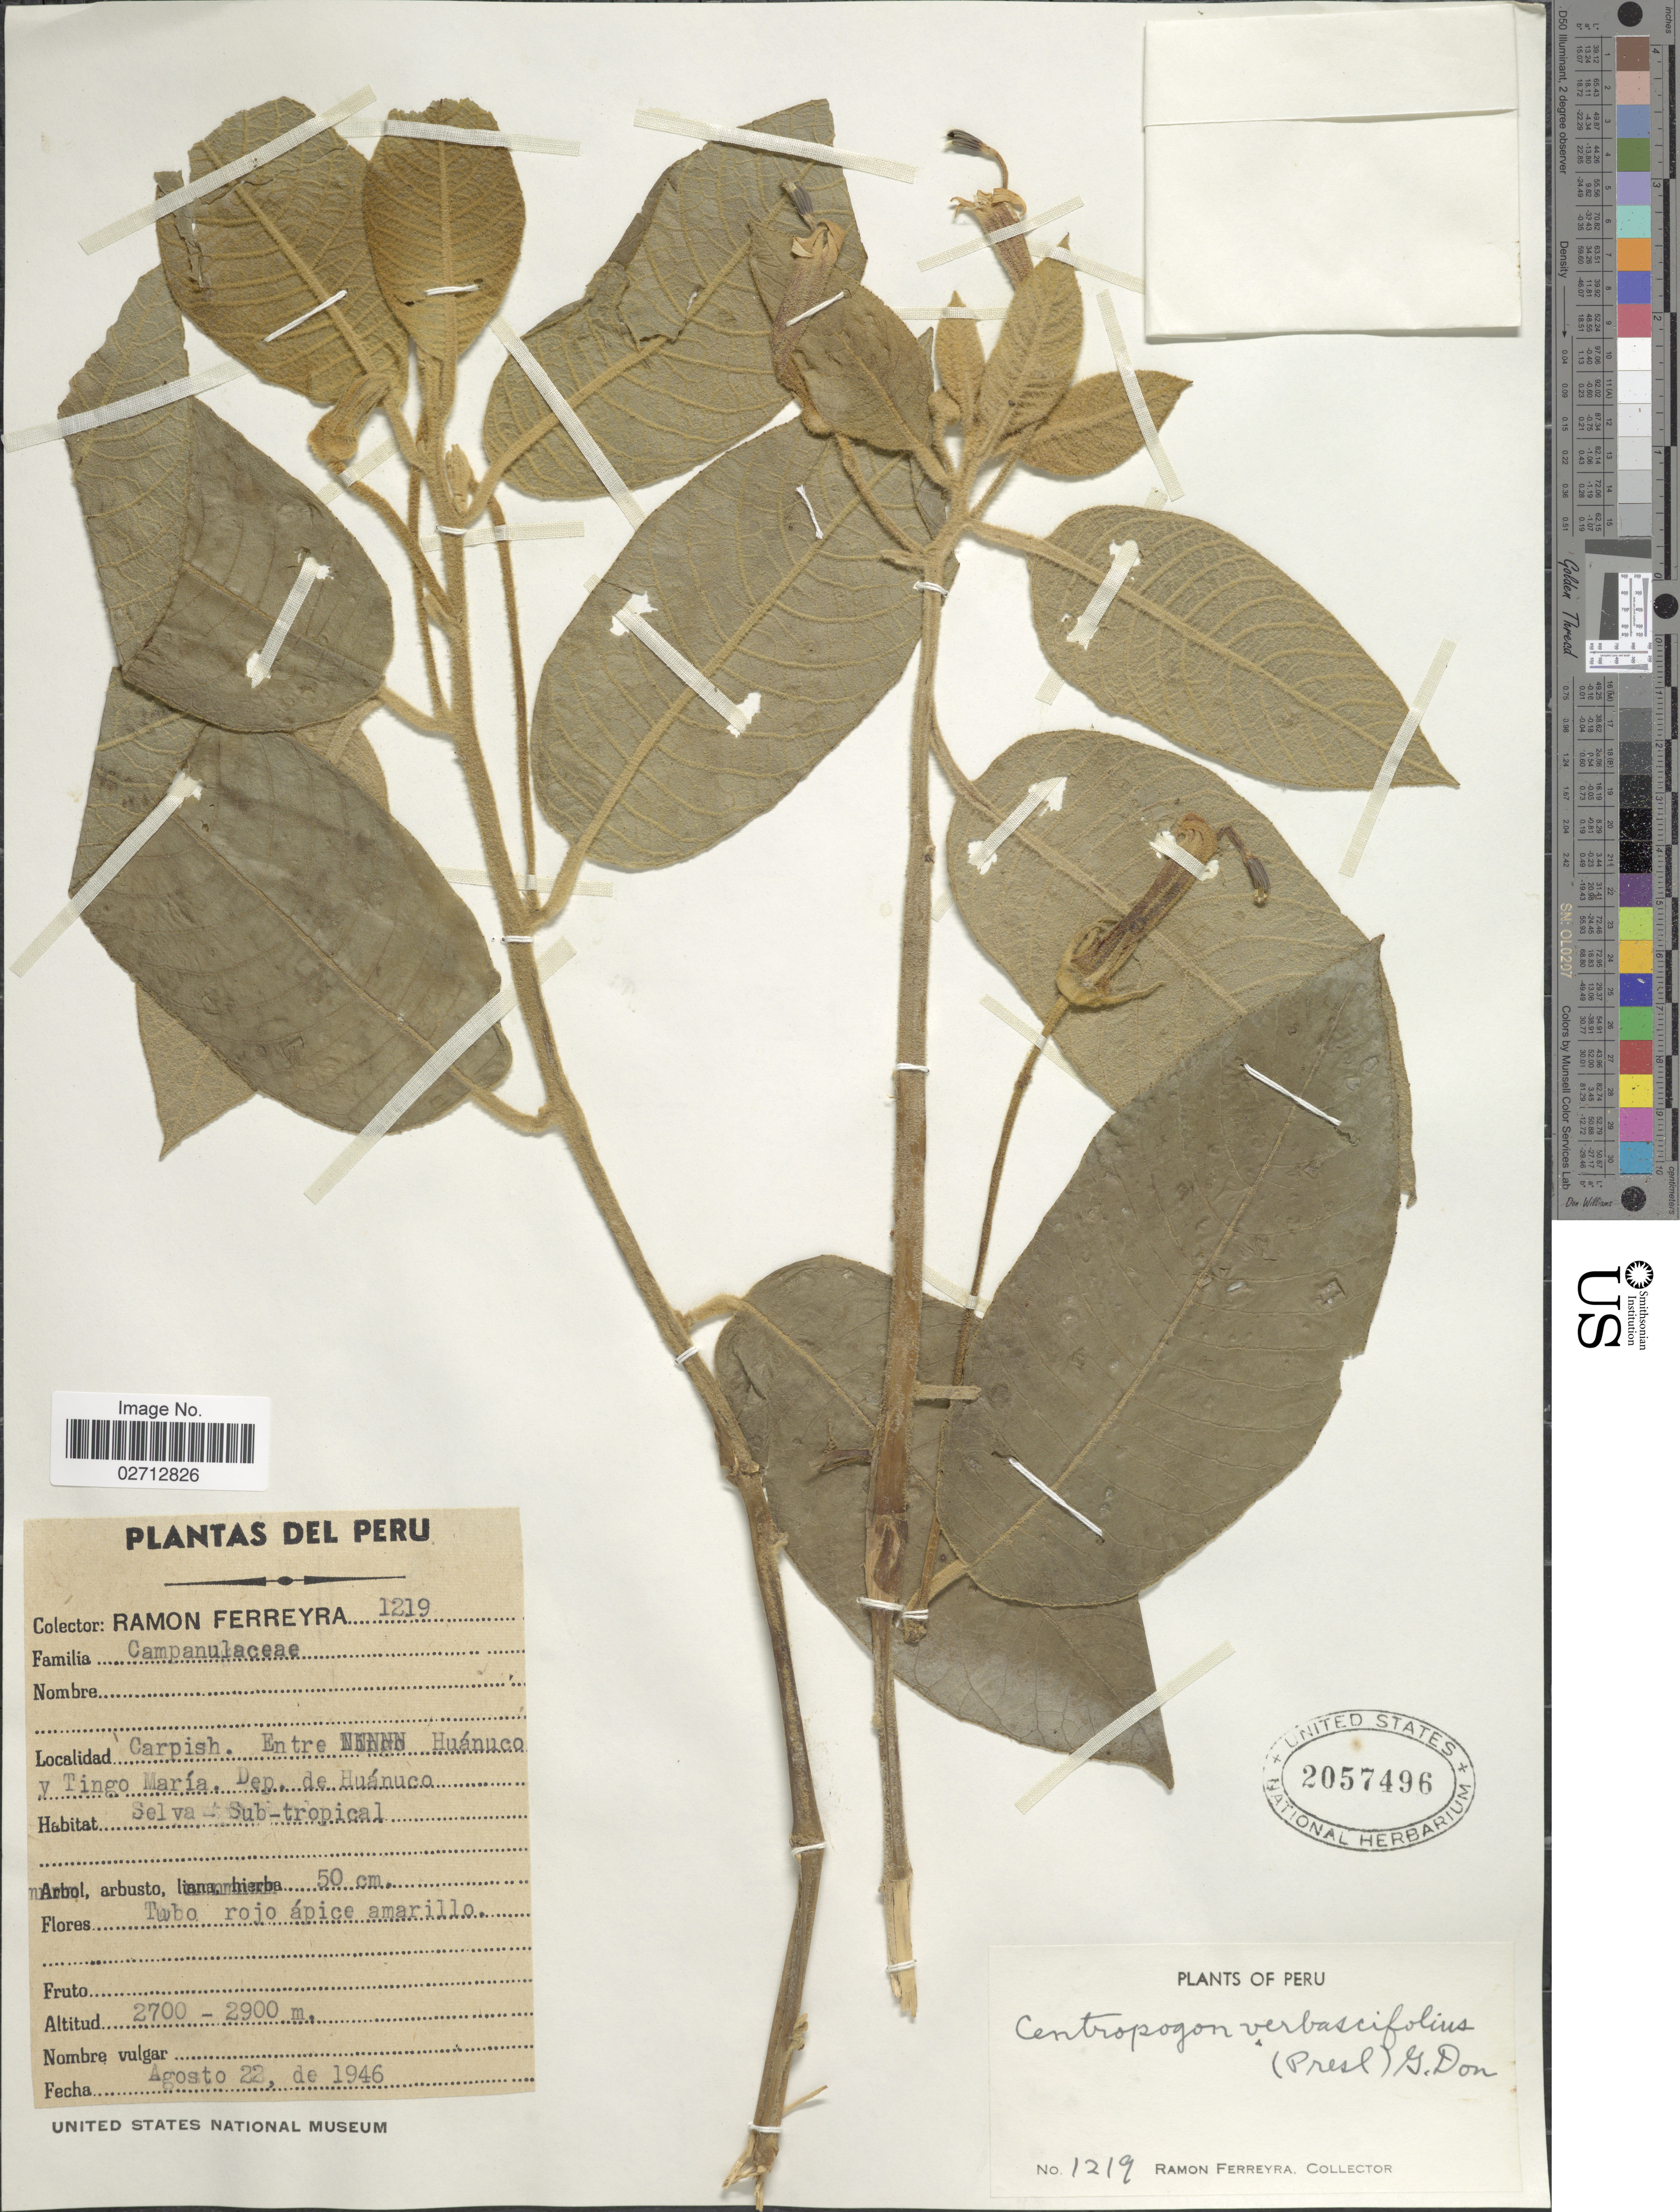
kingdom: Plantae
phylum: Tracheophyta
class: Magnoliopsida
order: Asterales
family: Campanulaceae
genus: Centropogon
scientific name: Centropogon verbascifolius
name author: (C. Presl) Gleason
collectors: R. A. Ferreyra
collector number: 1219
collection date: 1946-08-22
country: Peru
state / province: Huánuco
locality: Carpish, entre Huanuco y Tingo Maria, Dep. de Huanuco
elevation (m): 2700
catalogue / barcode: US 2057496